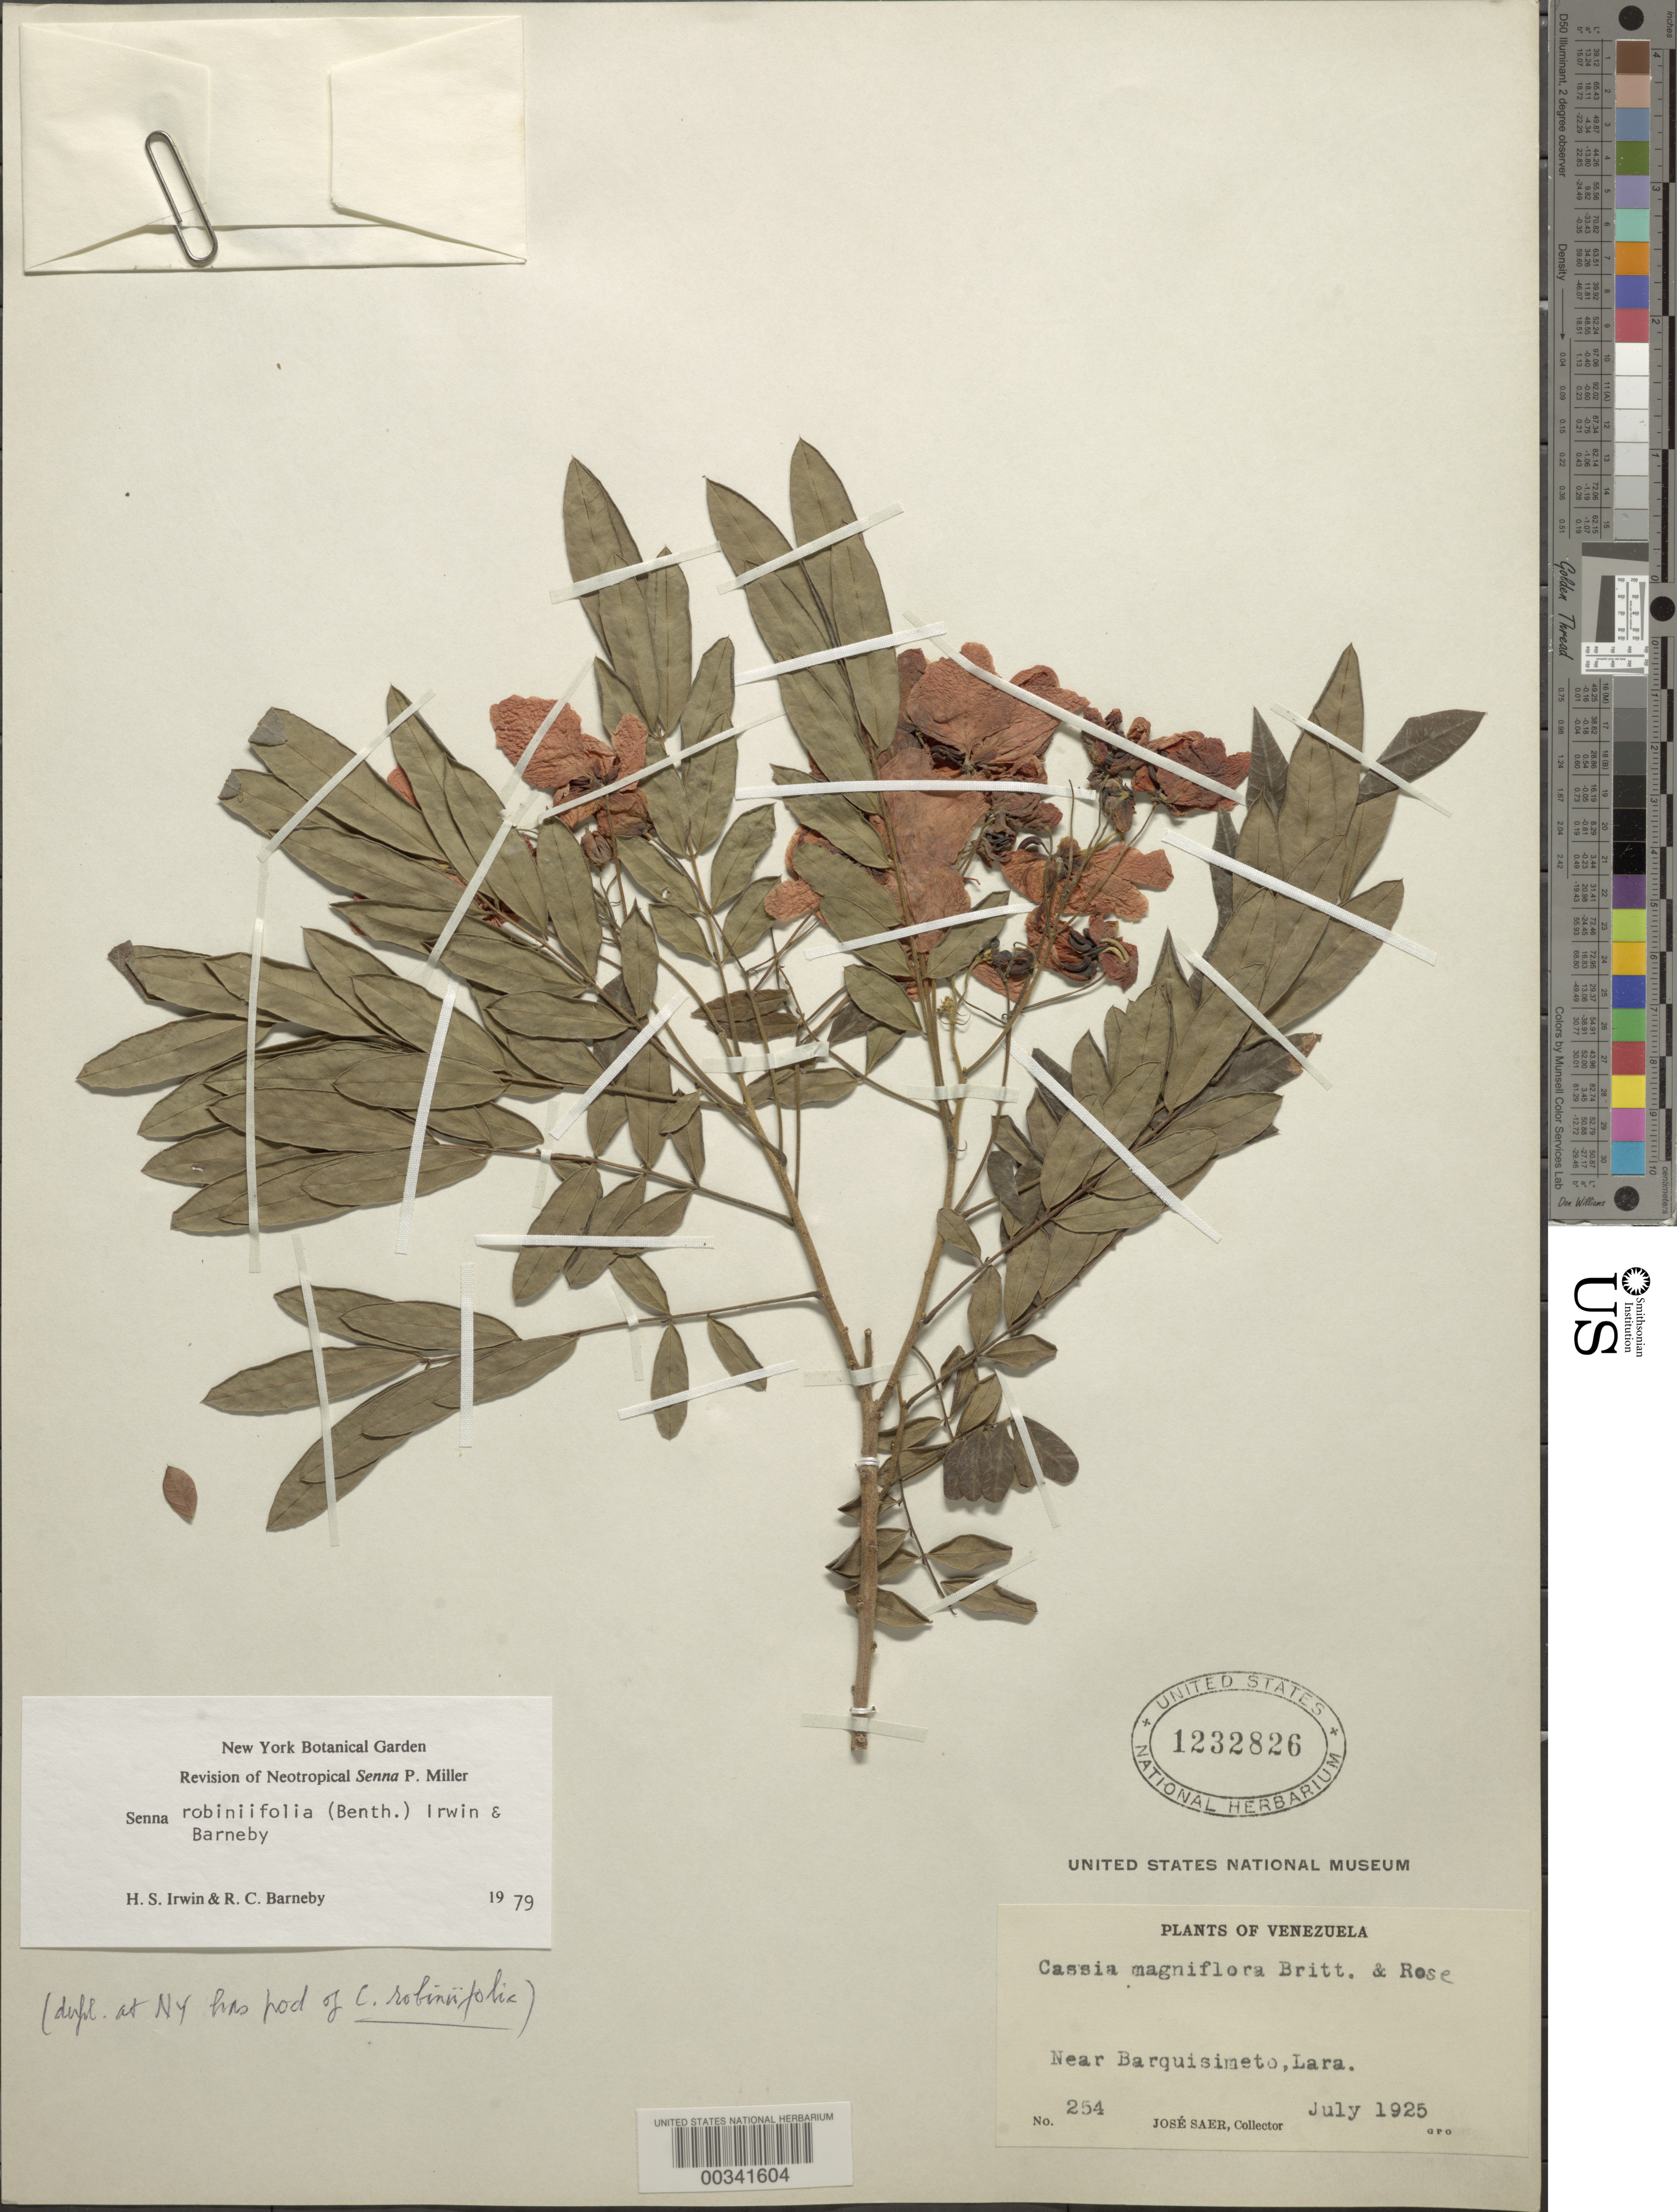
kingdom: Plantae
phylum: Tracheophyta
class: Magnoliopsida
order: Fabales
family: Fabaceae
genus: Senna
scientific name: Senna robiniifolia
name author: (Benth.) H.S. Irwin & Barneby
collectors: J. Saer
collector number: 254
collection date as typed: Jul 1925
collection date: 1925-07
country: Venezuela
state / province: Lara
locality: Near barquisimento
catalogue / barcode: US 1232826